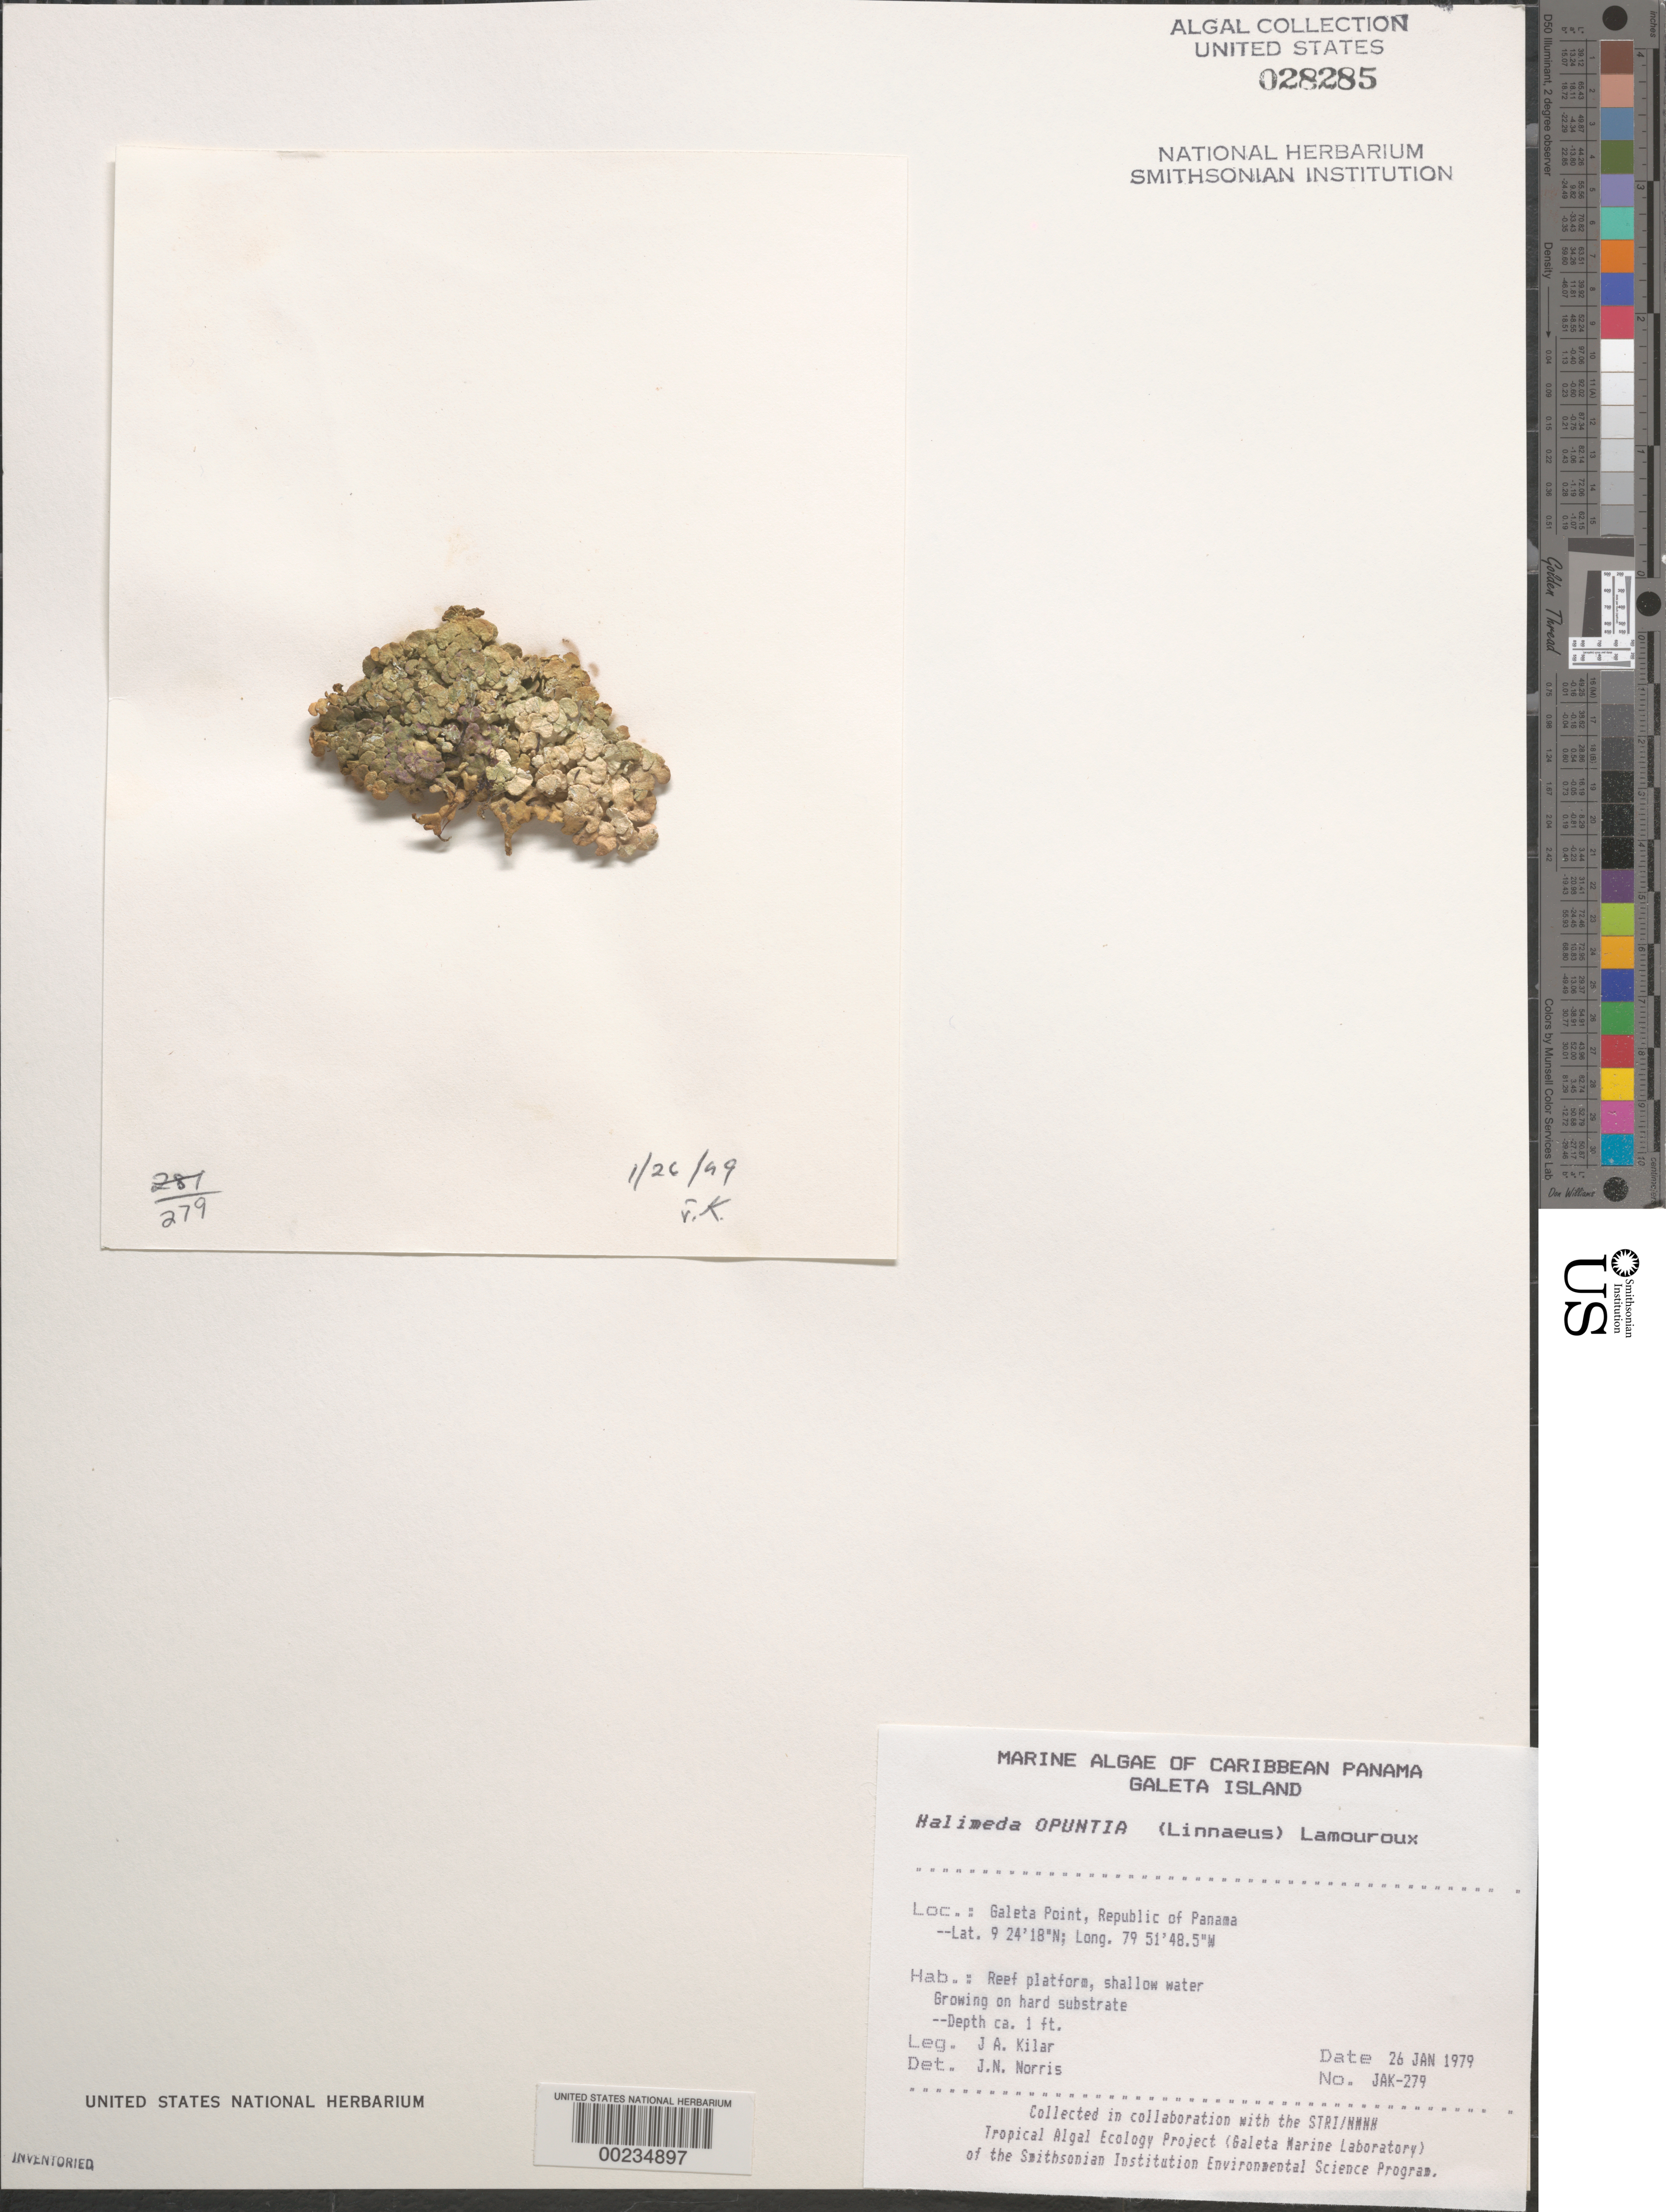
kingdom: Plantae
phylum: Chlorophyta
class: Ulvophyceae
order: Bryopsidales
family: Halimedaceae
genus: Halimeda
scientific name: Halimeda opuntia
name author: (L.) J.V.Lamouroux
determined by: Norris, James N.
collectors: J. A. Kilar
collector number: JAK-279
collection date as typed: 26 Jan 1979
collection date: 1979-01-26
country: Panama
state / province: Colón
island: Galeta Island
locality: Galeta Point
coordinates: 9 24' 18" N, 79 51' 48.5" W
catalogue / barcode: US 28285